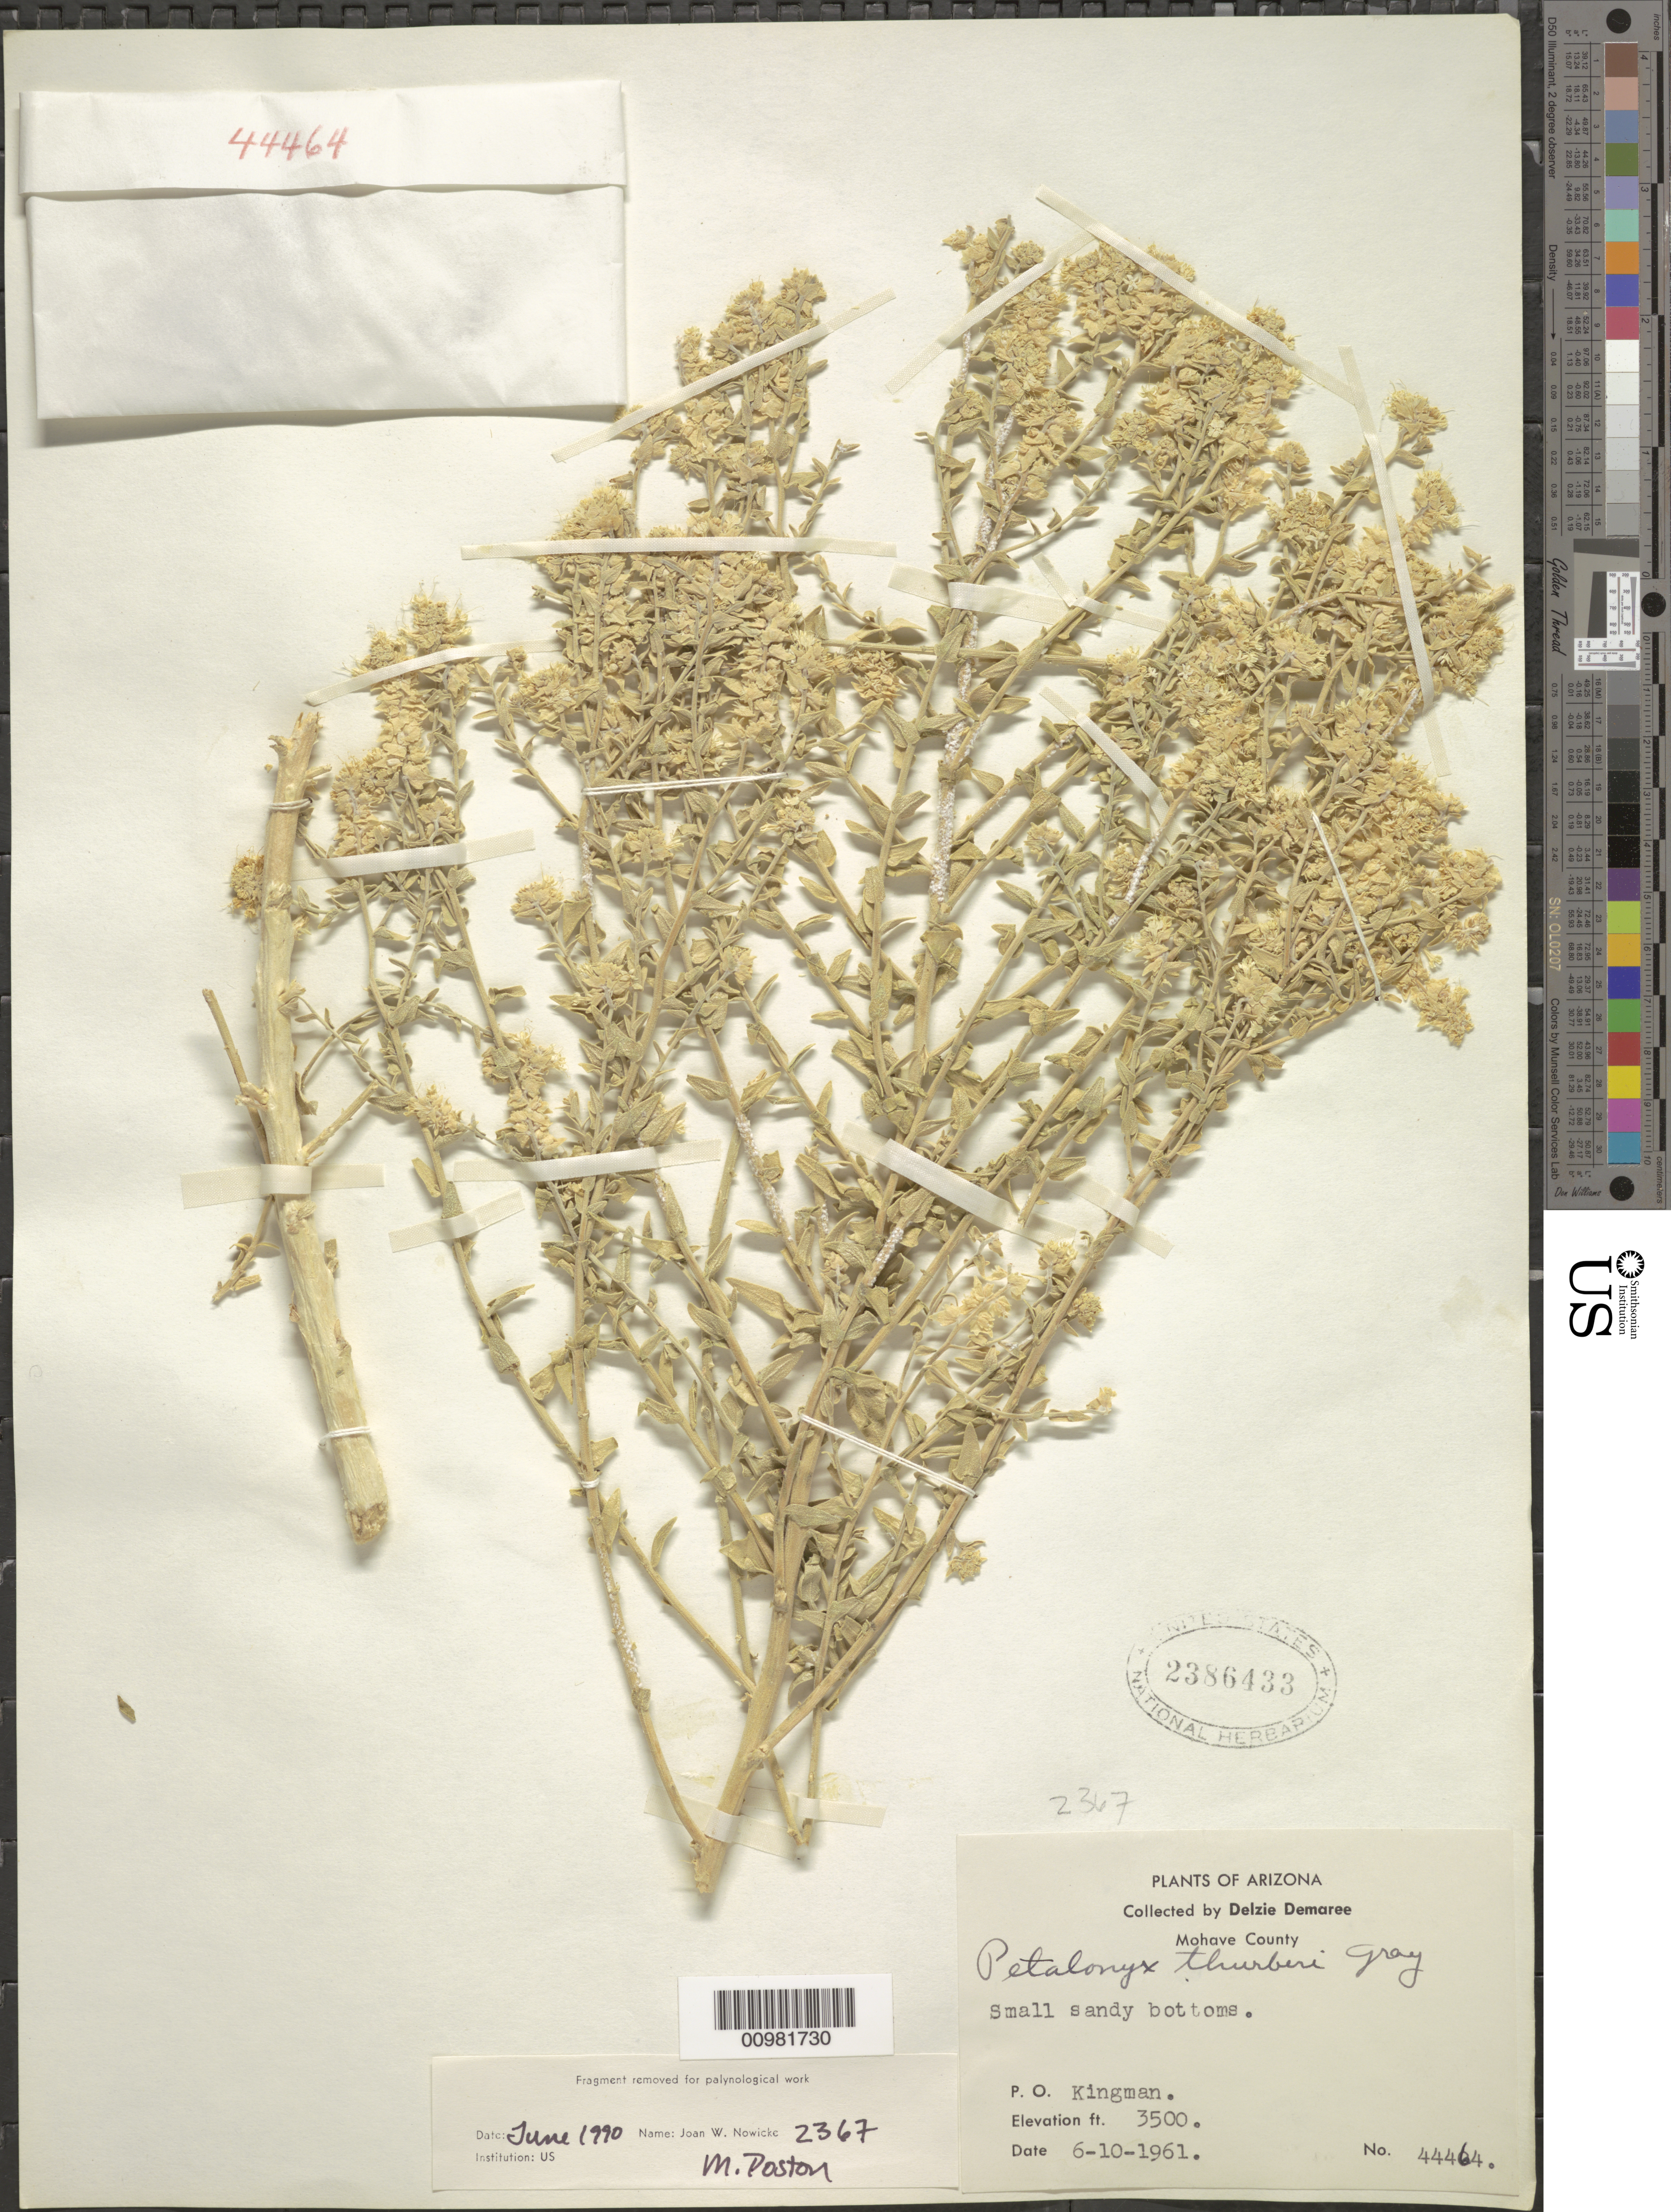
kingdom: Plantae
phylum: Tracheophyta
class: Magnoliopsida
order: Cornales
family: Loasaceae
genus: Petalonyx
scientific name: Petalonyx thurberi subsp. thurberi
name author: A. Gray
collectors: D. Demaree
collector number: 44464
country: United States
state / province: Arizona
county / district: Mohave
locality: Kingman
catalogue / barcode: US 2386433